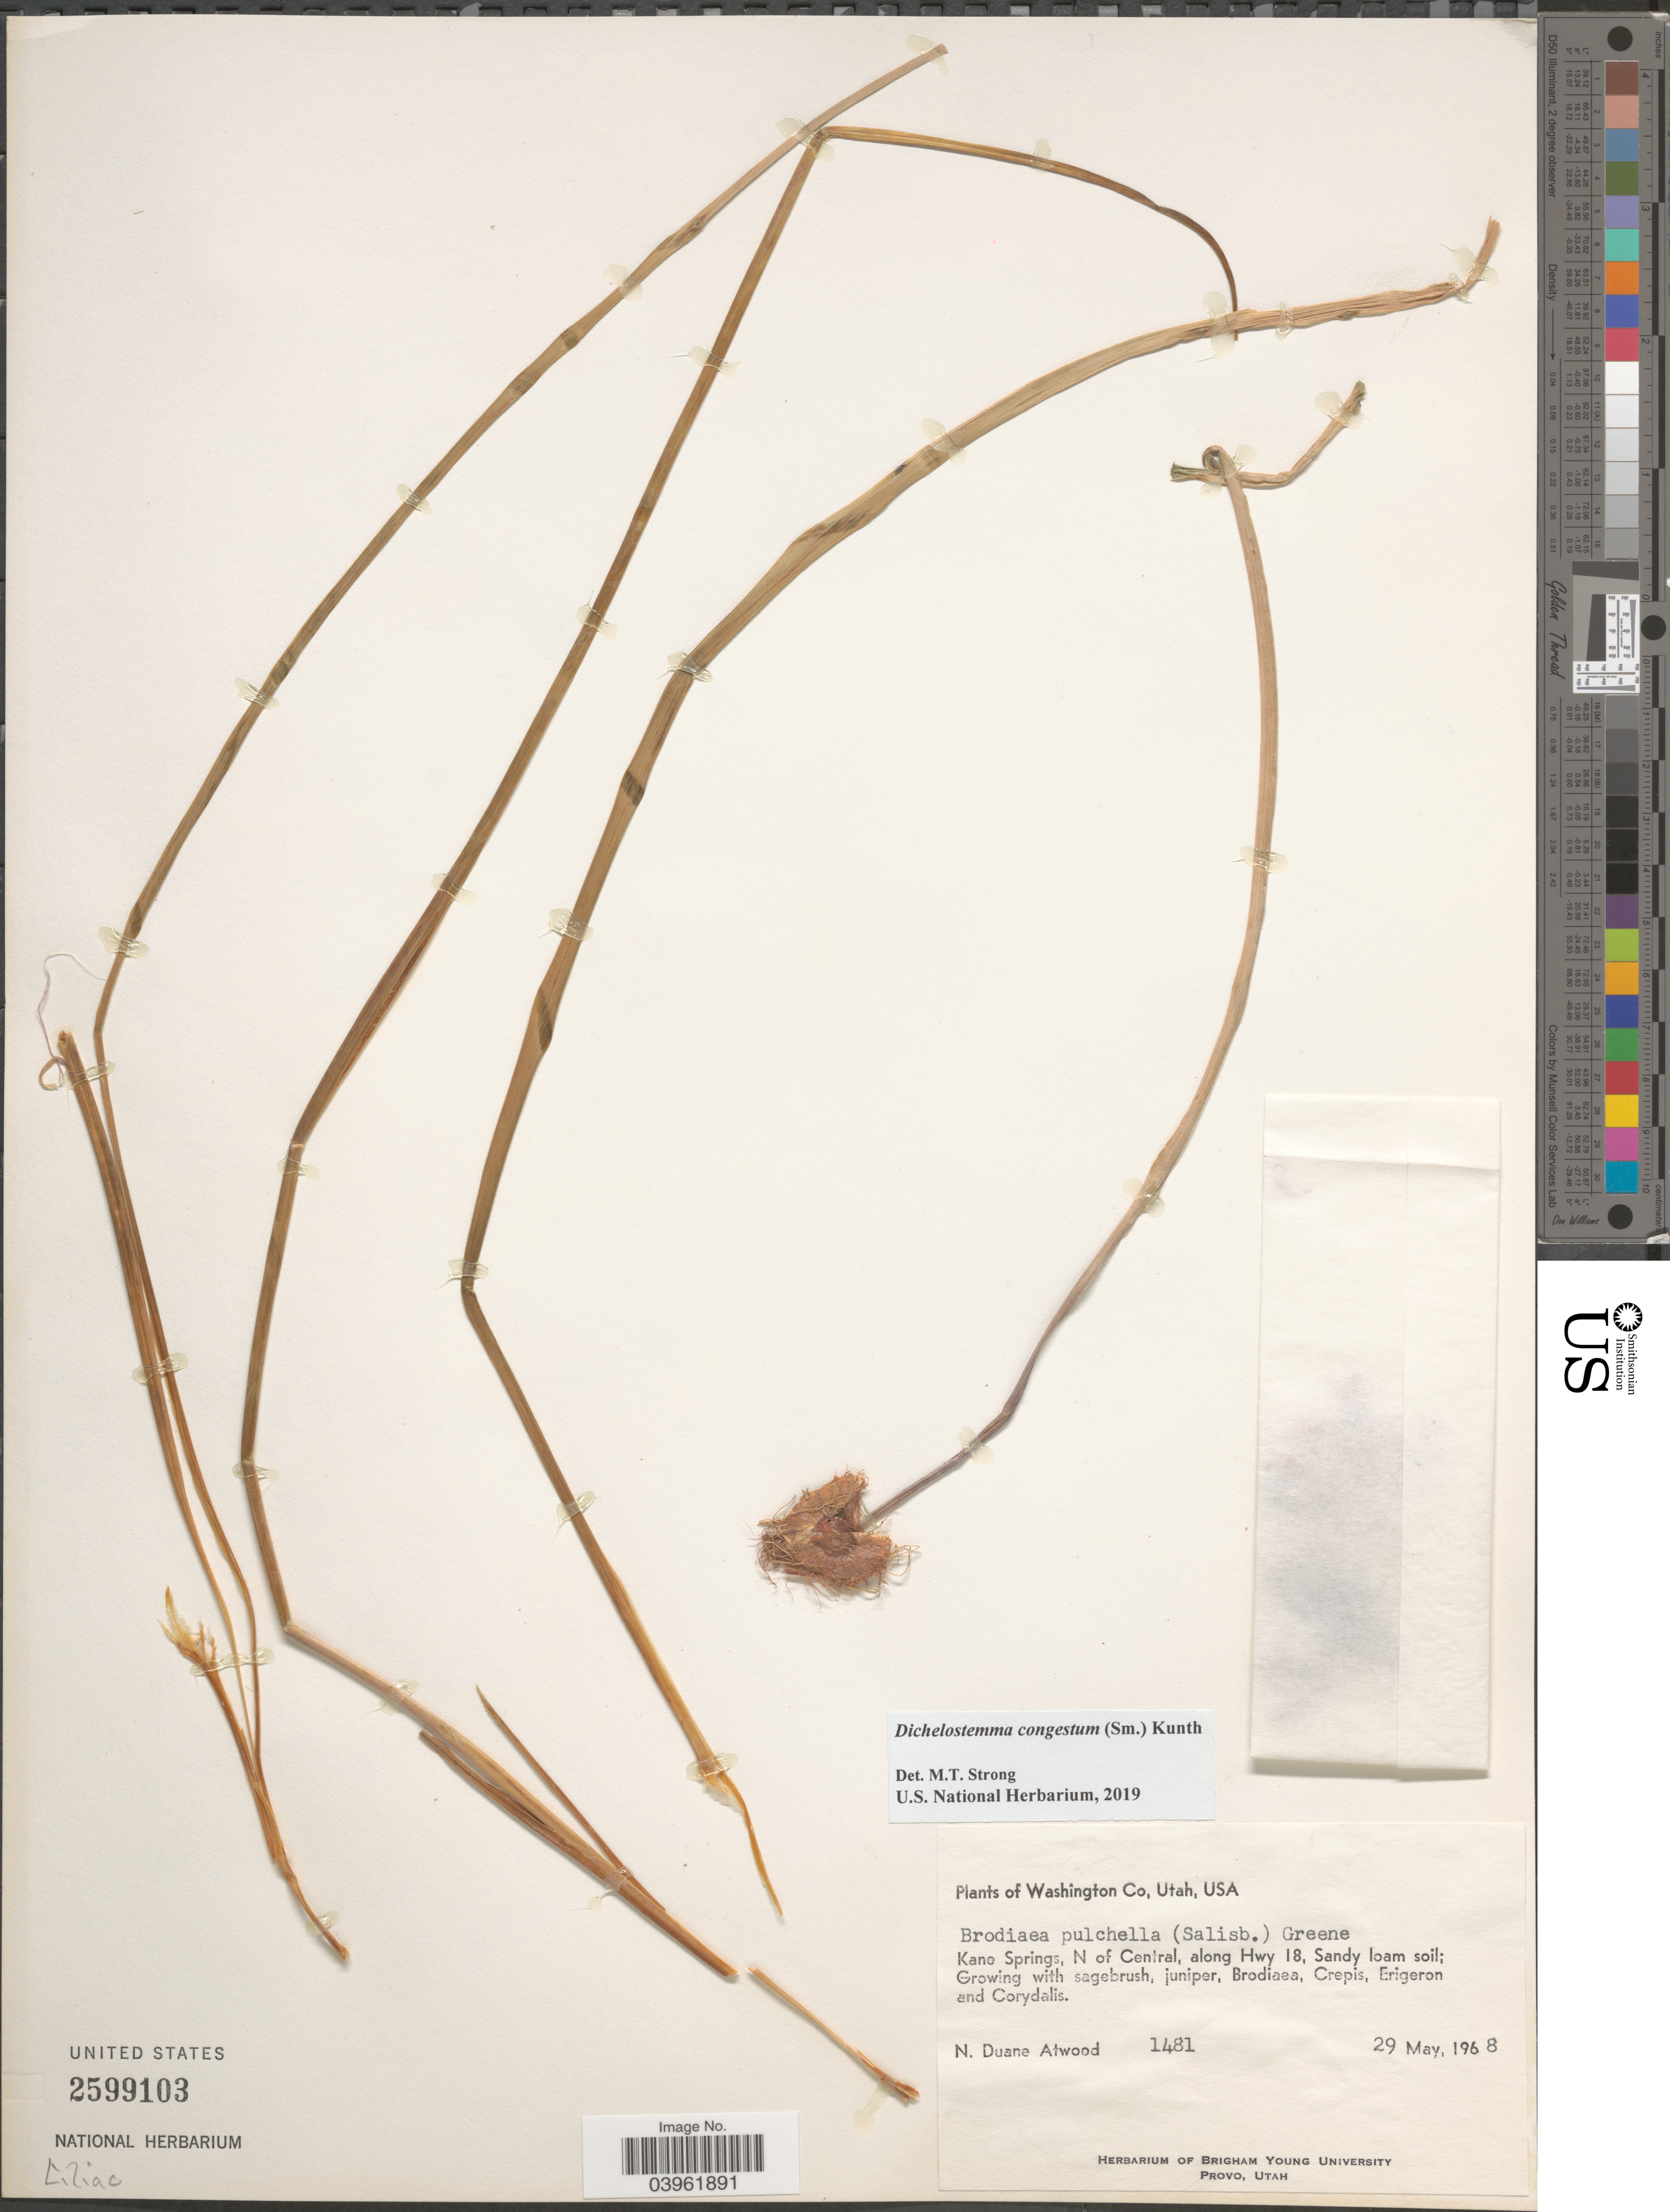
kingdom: Plantae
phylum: Tracheophyta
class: Liliopsida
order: Asparagales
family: Asparagaceae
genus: Dichelostemma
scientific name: Dichelostemma congestum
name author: Kunth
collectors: N. Atwood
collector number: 1481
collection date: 1968-05-29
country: United States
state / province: Utah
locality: Washington Co. Kano Springs, N of Central, along Hwy 18.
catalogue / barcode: US 2599103